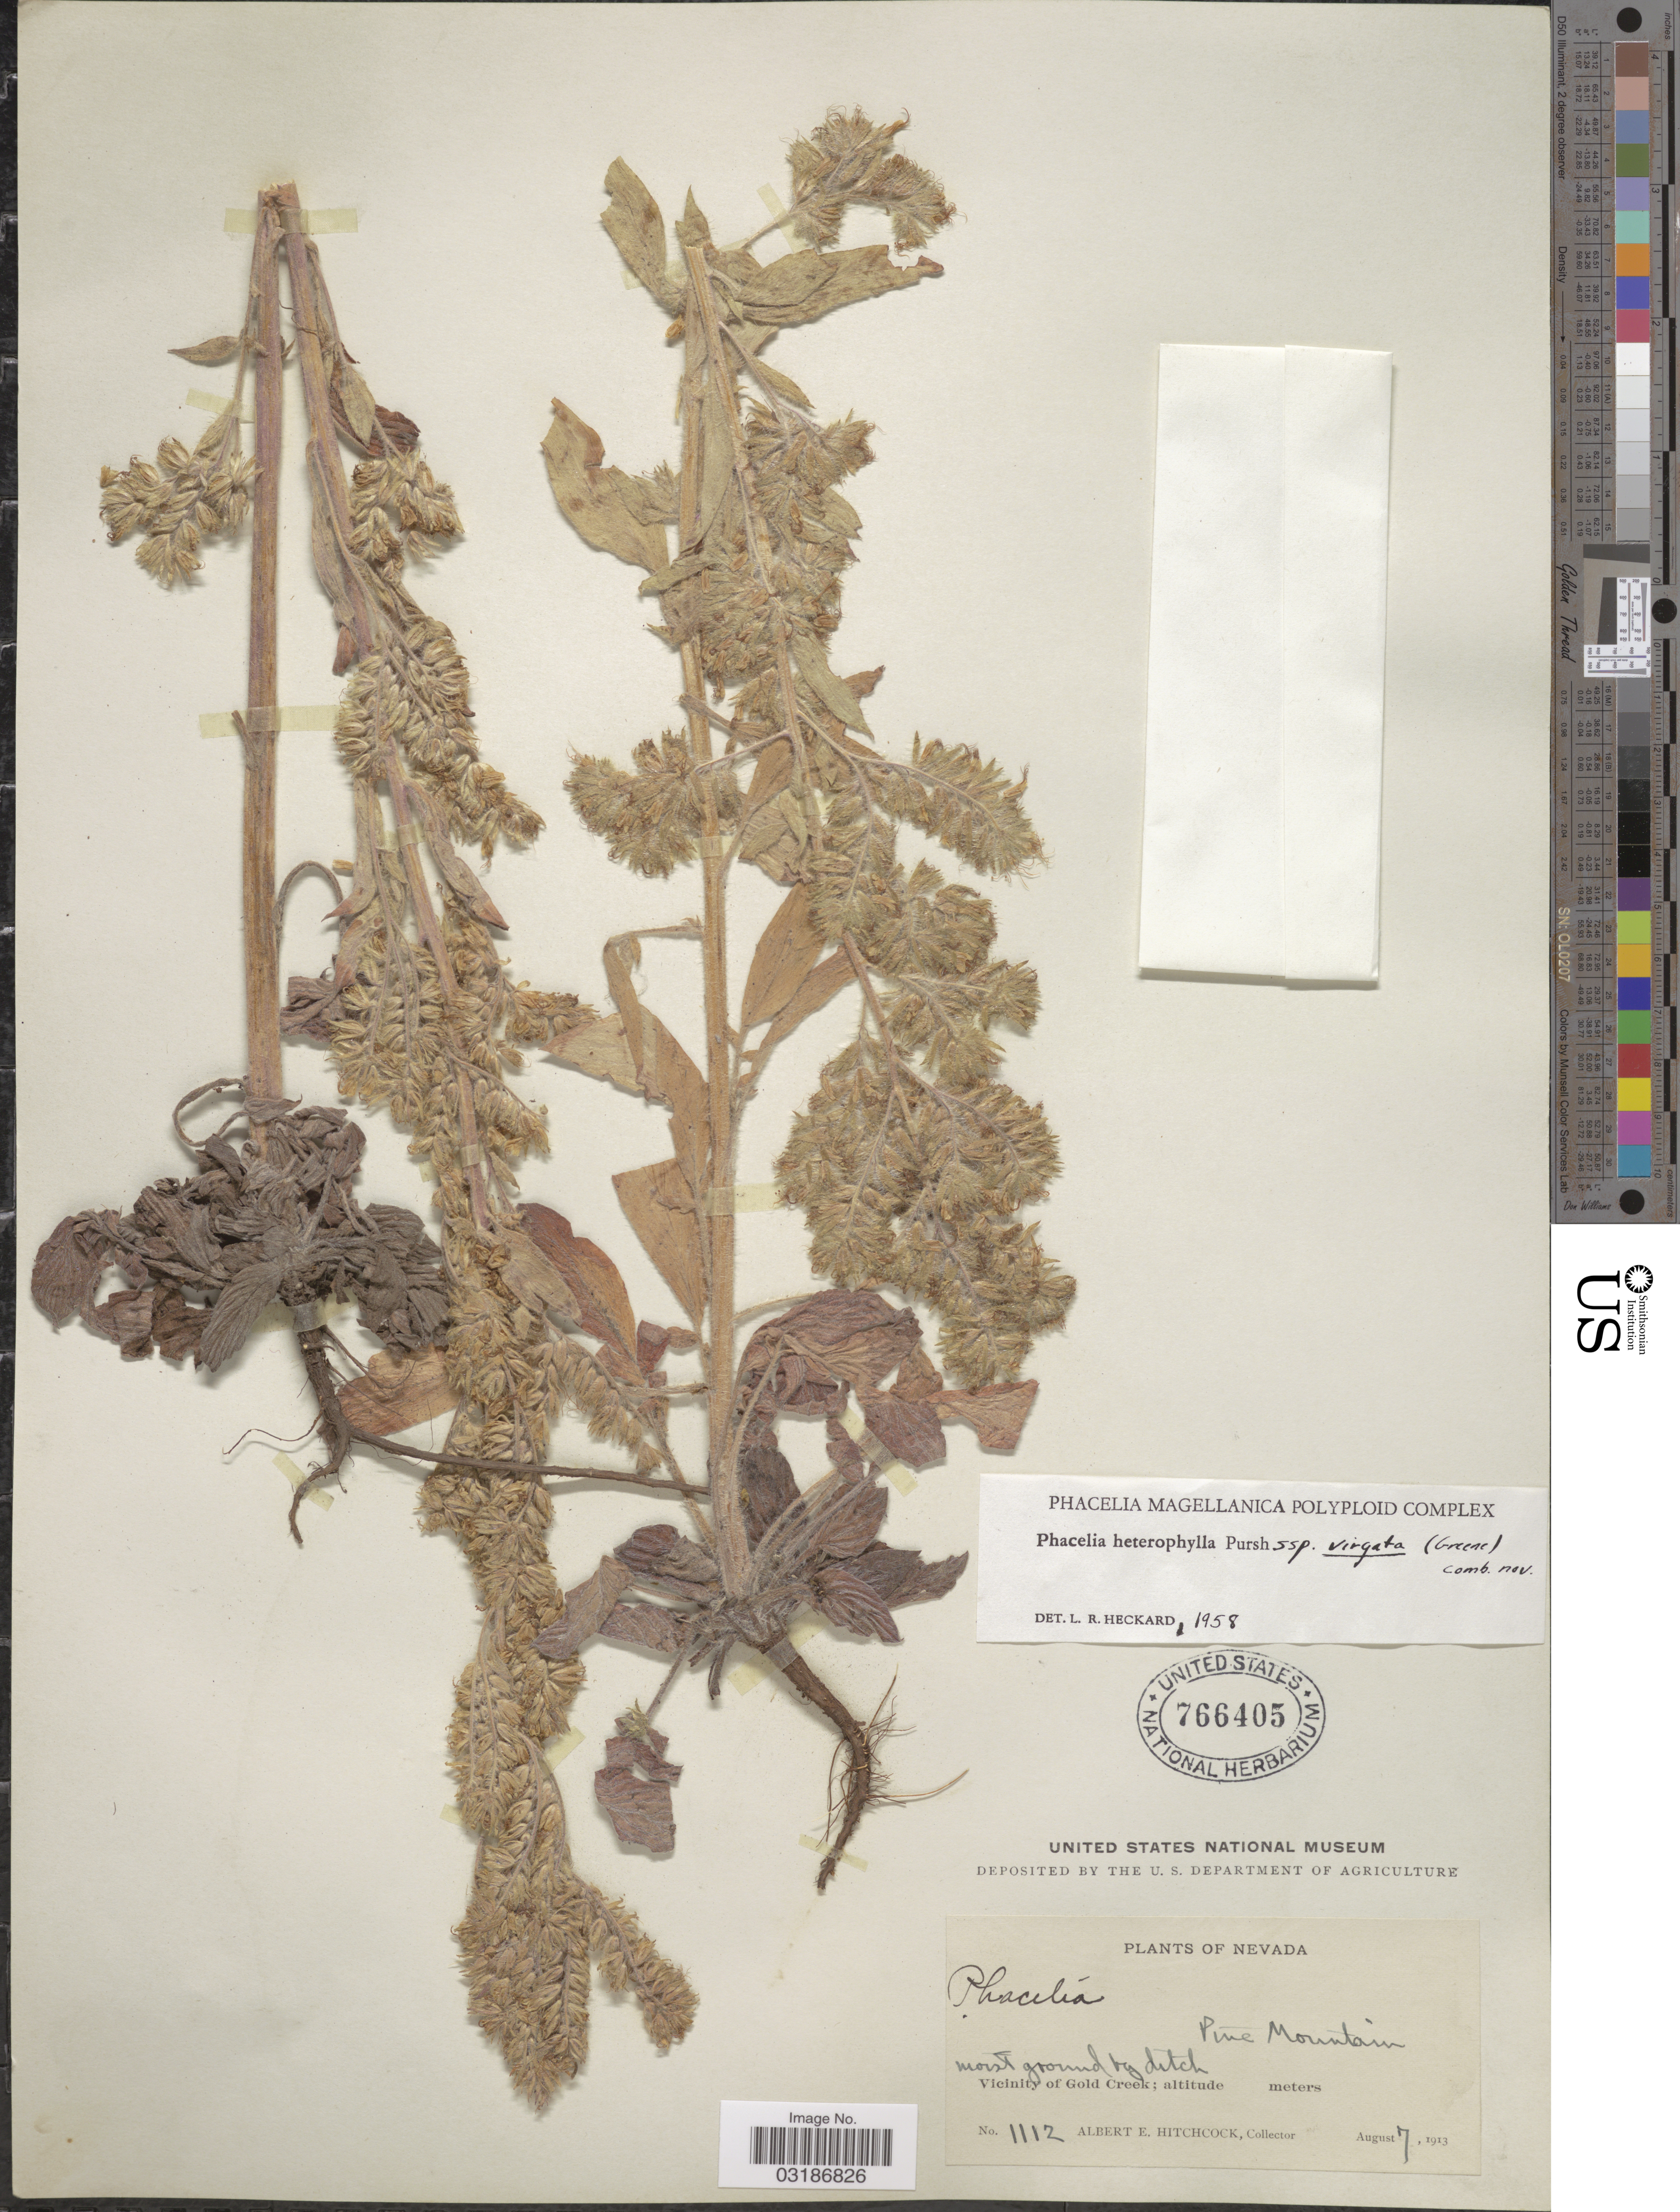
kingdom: Plantae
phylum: Tracheophyta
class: Magnoliopsida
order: Boraginales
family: Hydrophyllaceae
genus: Phacelia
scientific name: Phacelia heterophylla subsp. virgata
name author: (Greene) Heckard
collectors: A. Hitchcock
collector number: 1112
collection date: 1913-08-07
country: United States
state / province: Nevada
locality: Pine Mountain. Moist ground by ditch. Vicinity of Gold Creek.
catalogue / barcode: US 766405